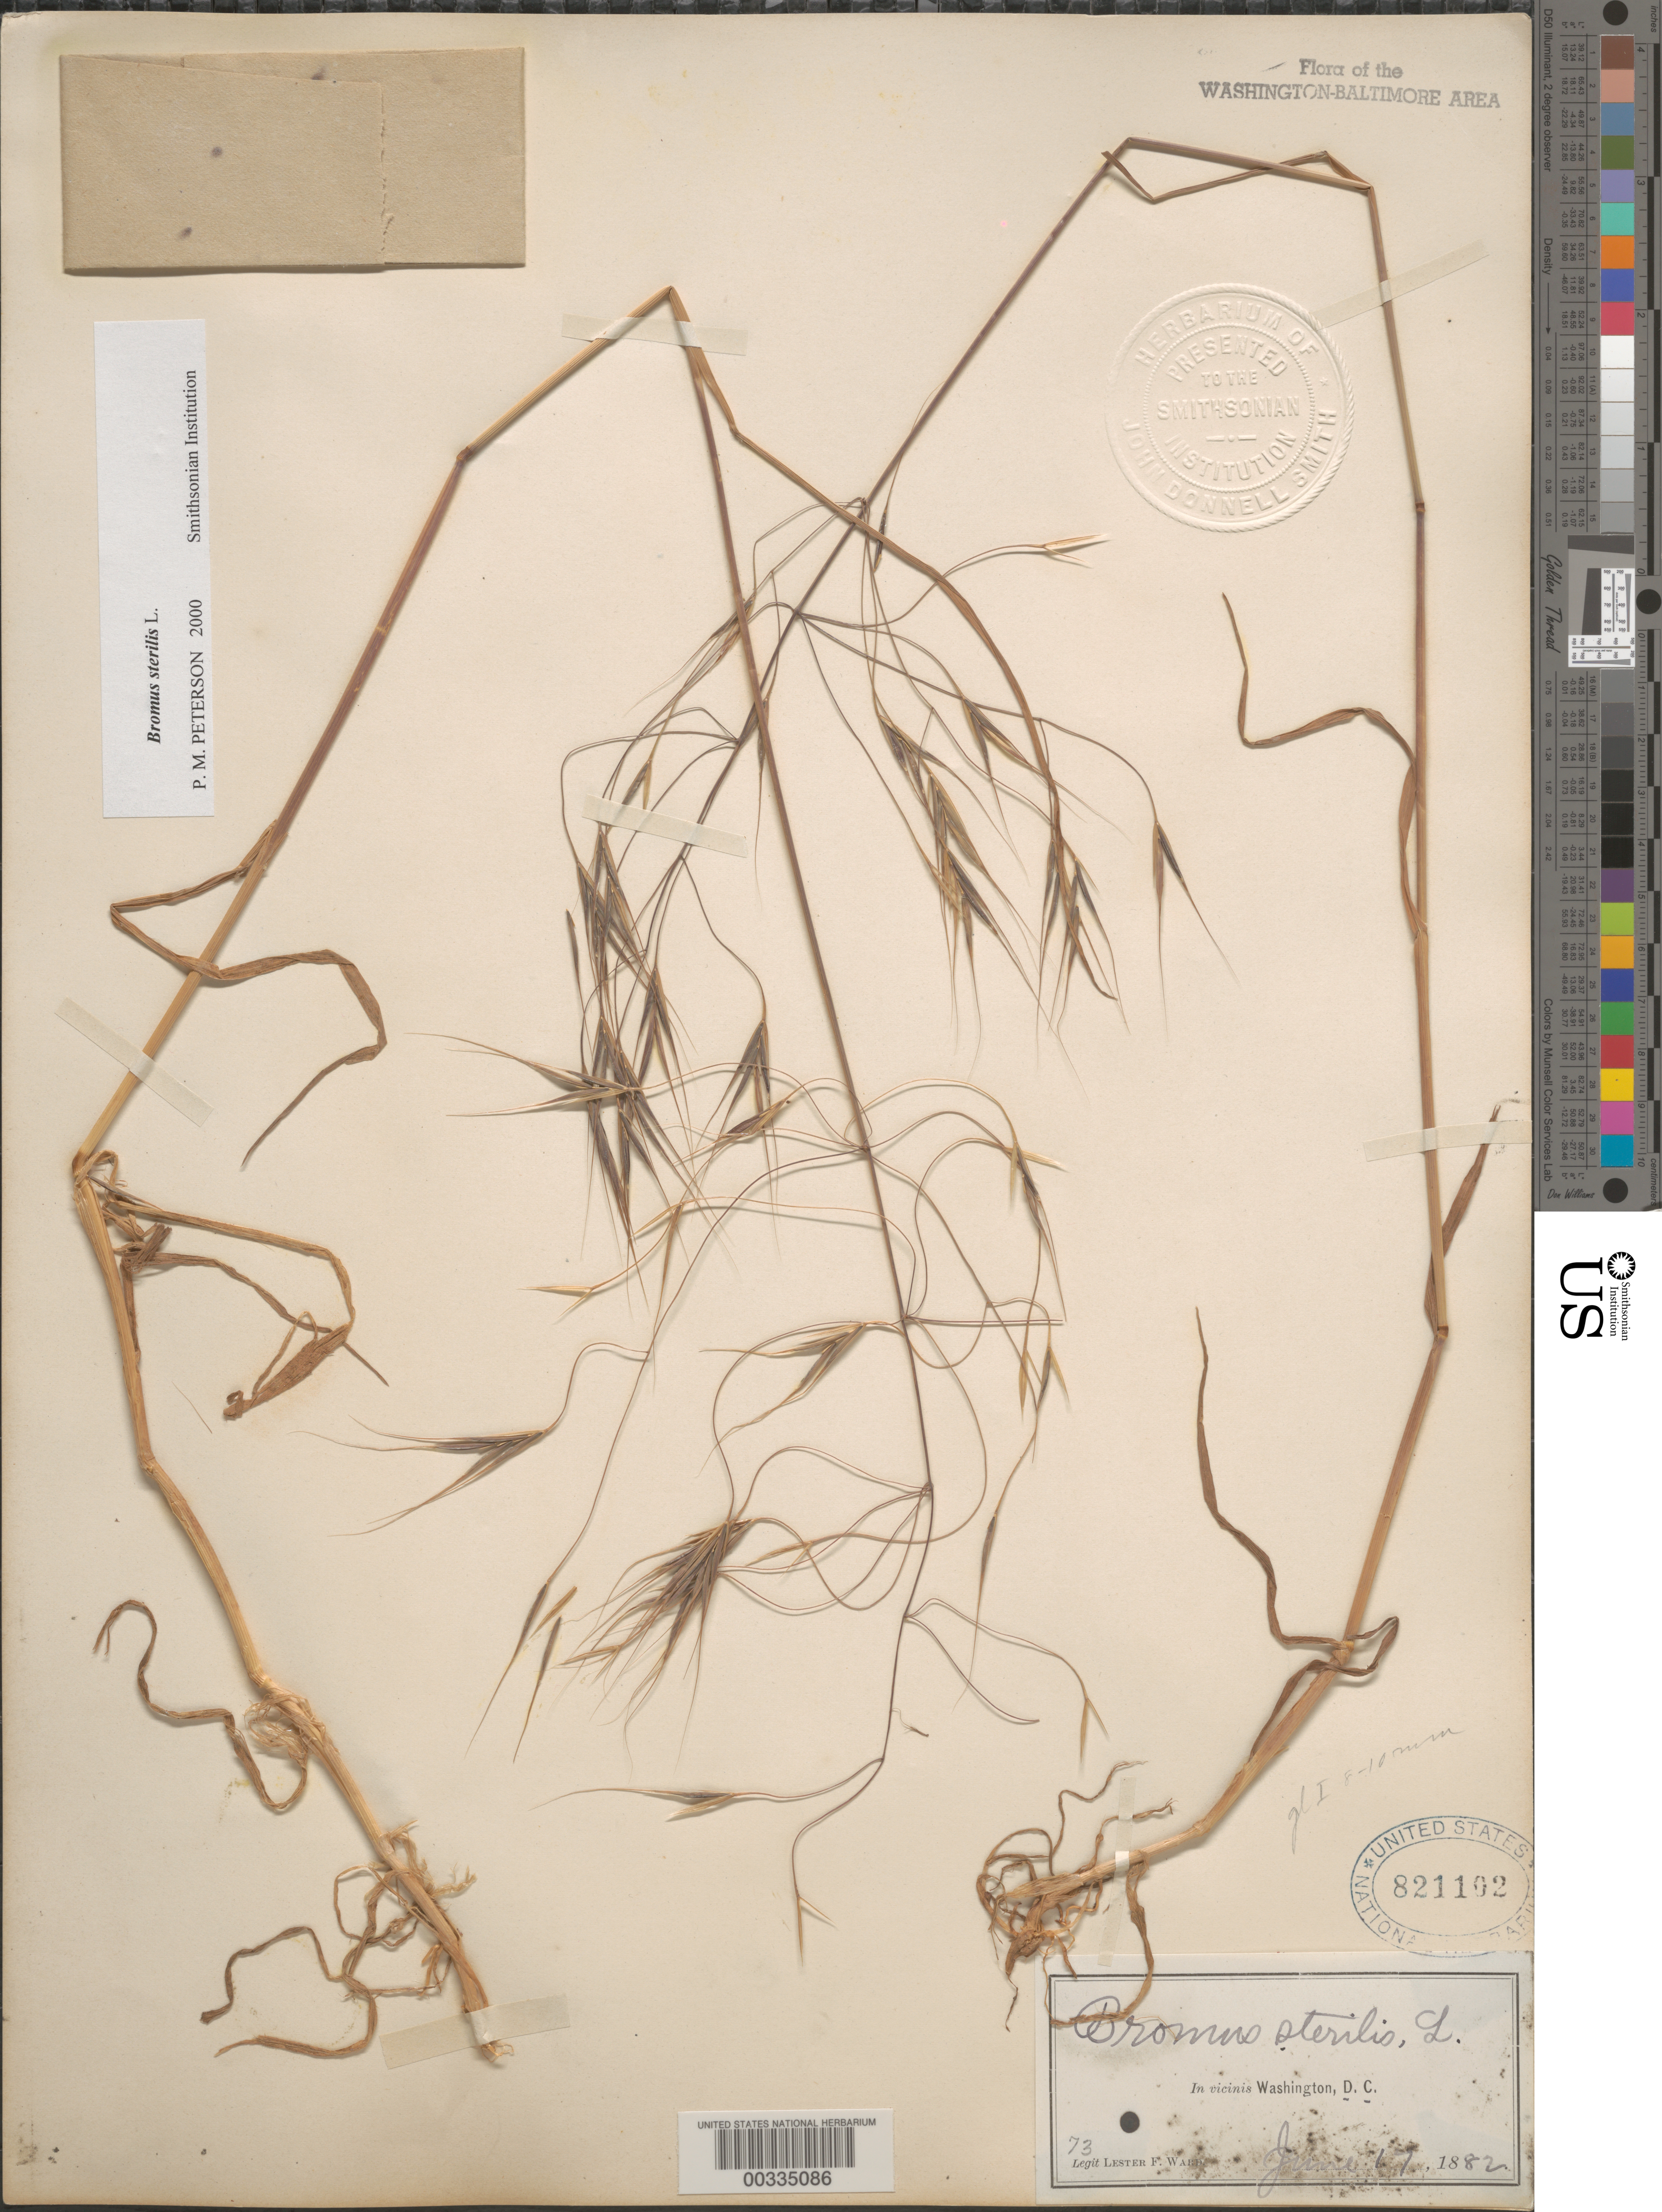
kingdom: Plantae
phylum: Tracheophyta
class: Liliopsida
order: Poales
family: Poaceae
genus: Bromus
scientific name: Bromus sterilis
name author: L.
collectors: L. F. Ward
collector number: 73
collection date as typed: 17 Jun 1882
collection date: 1882-06-17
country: United States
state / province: District of Columbia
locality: Washington DC area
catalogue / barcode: US 821102